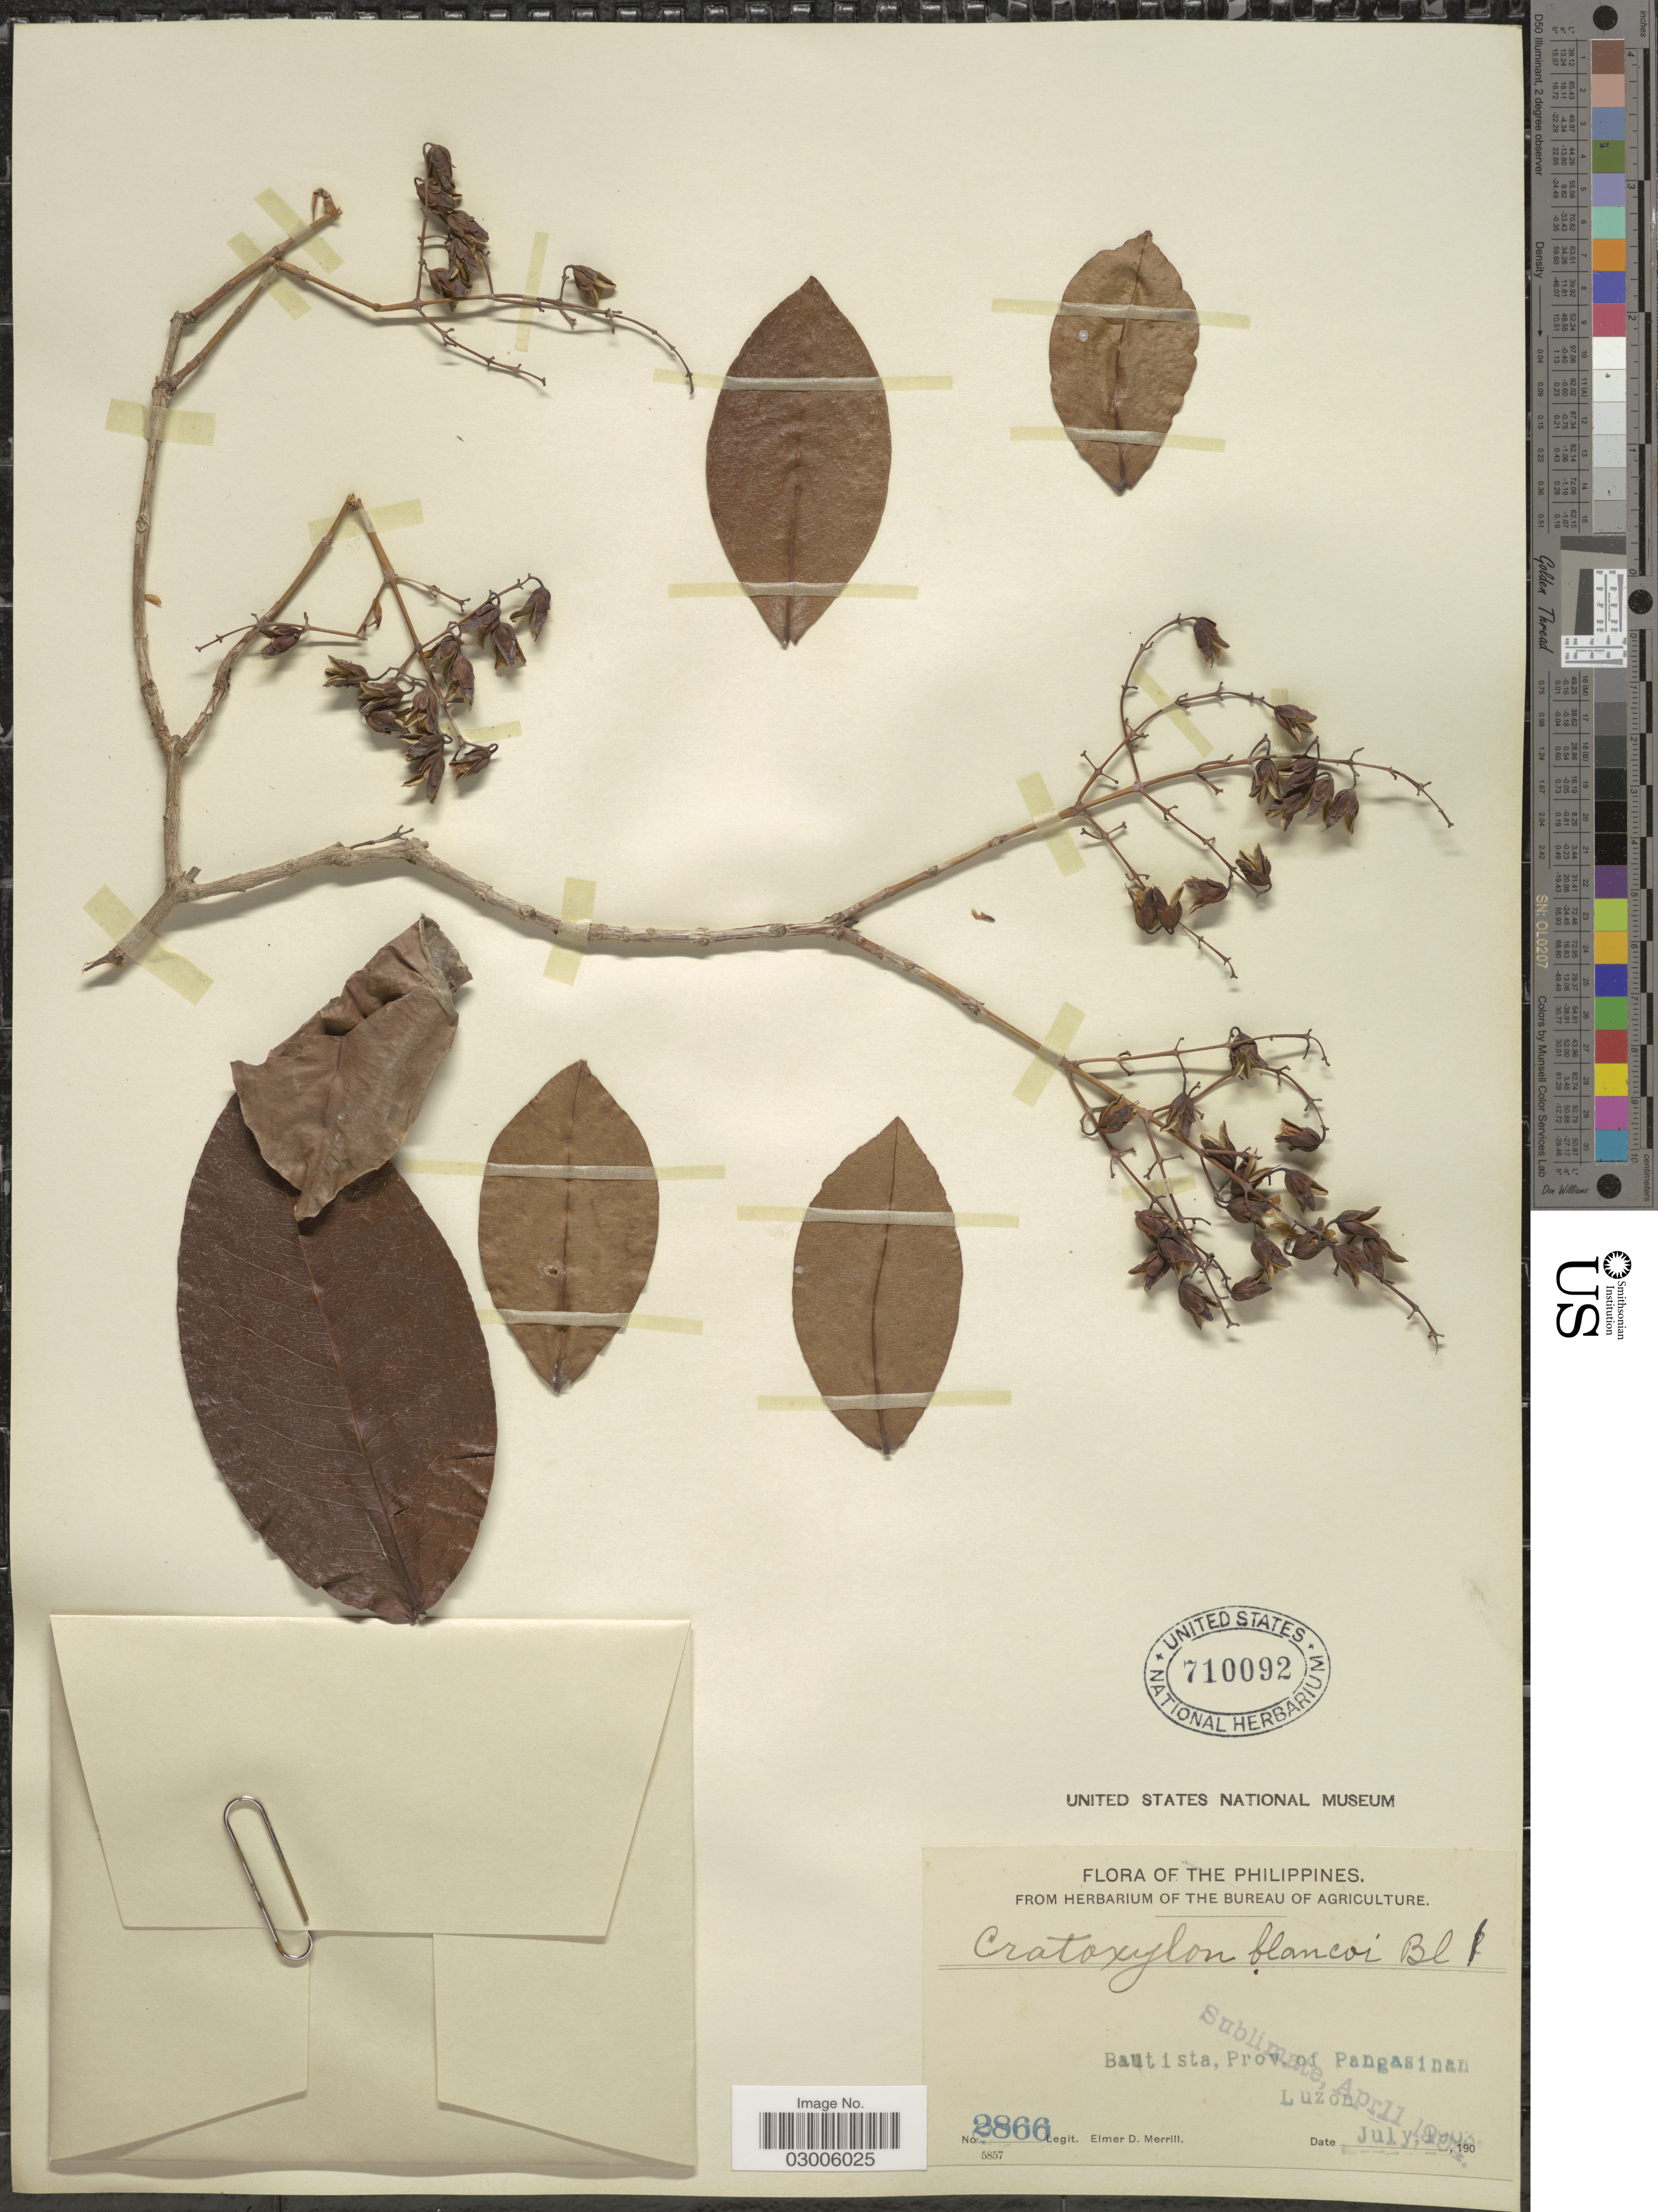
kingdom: Plantae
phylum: Tracheophyta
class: Magnoliopsida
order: Malpighiales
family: Hypericaceae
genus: Cratoxylum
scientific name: Cratoxylum blancoi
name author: Blume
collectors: E. D. Merrill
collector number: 2866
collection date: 1903-07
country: Philippines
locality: Bautista, Prov. of Pangasinan. Luzon.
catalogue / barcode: US 710092